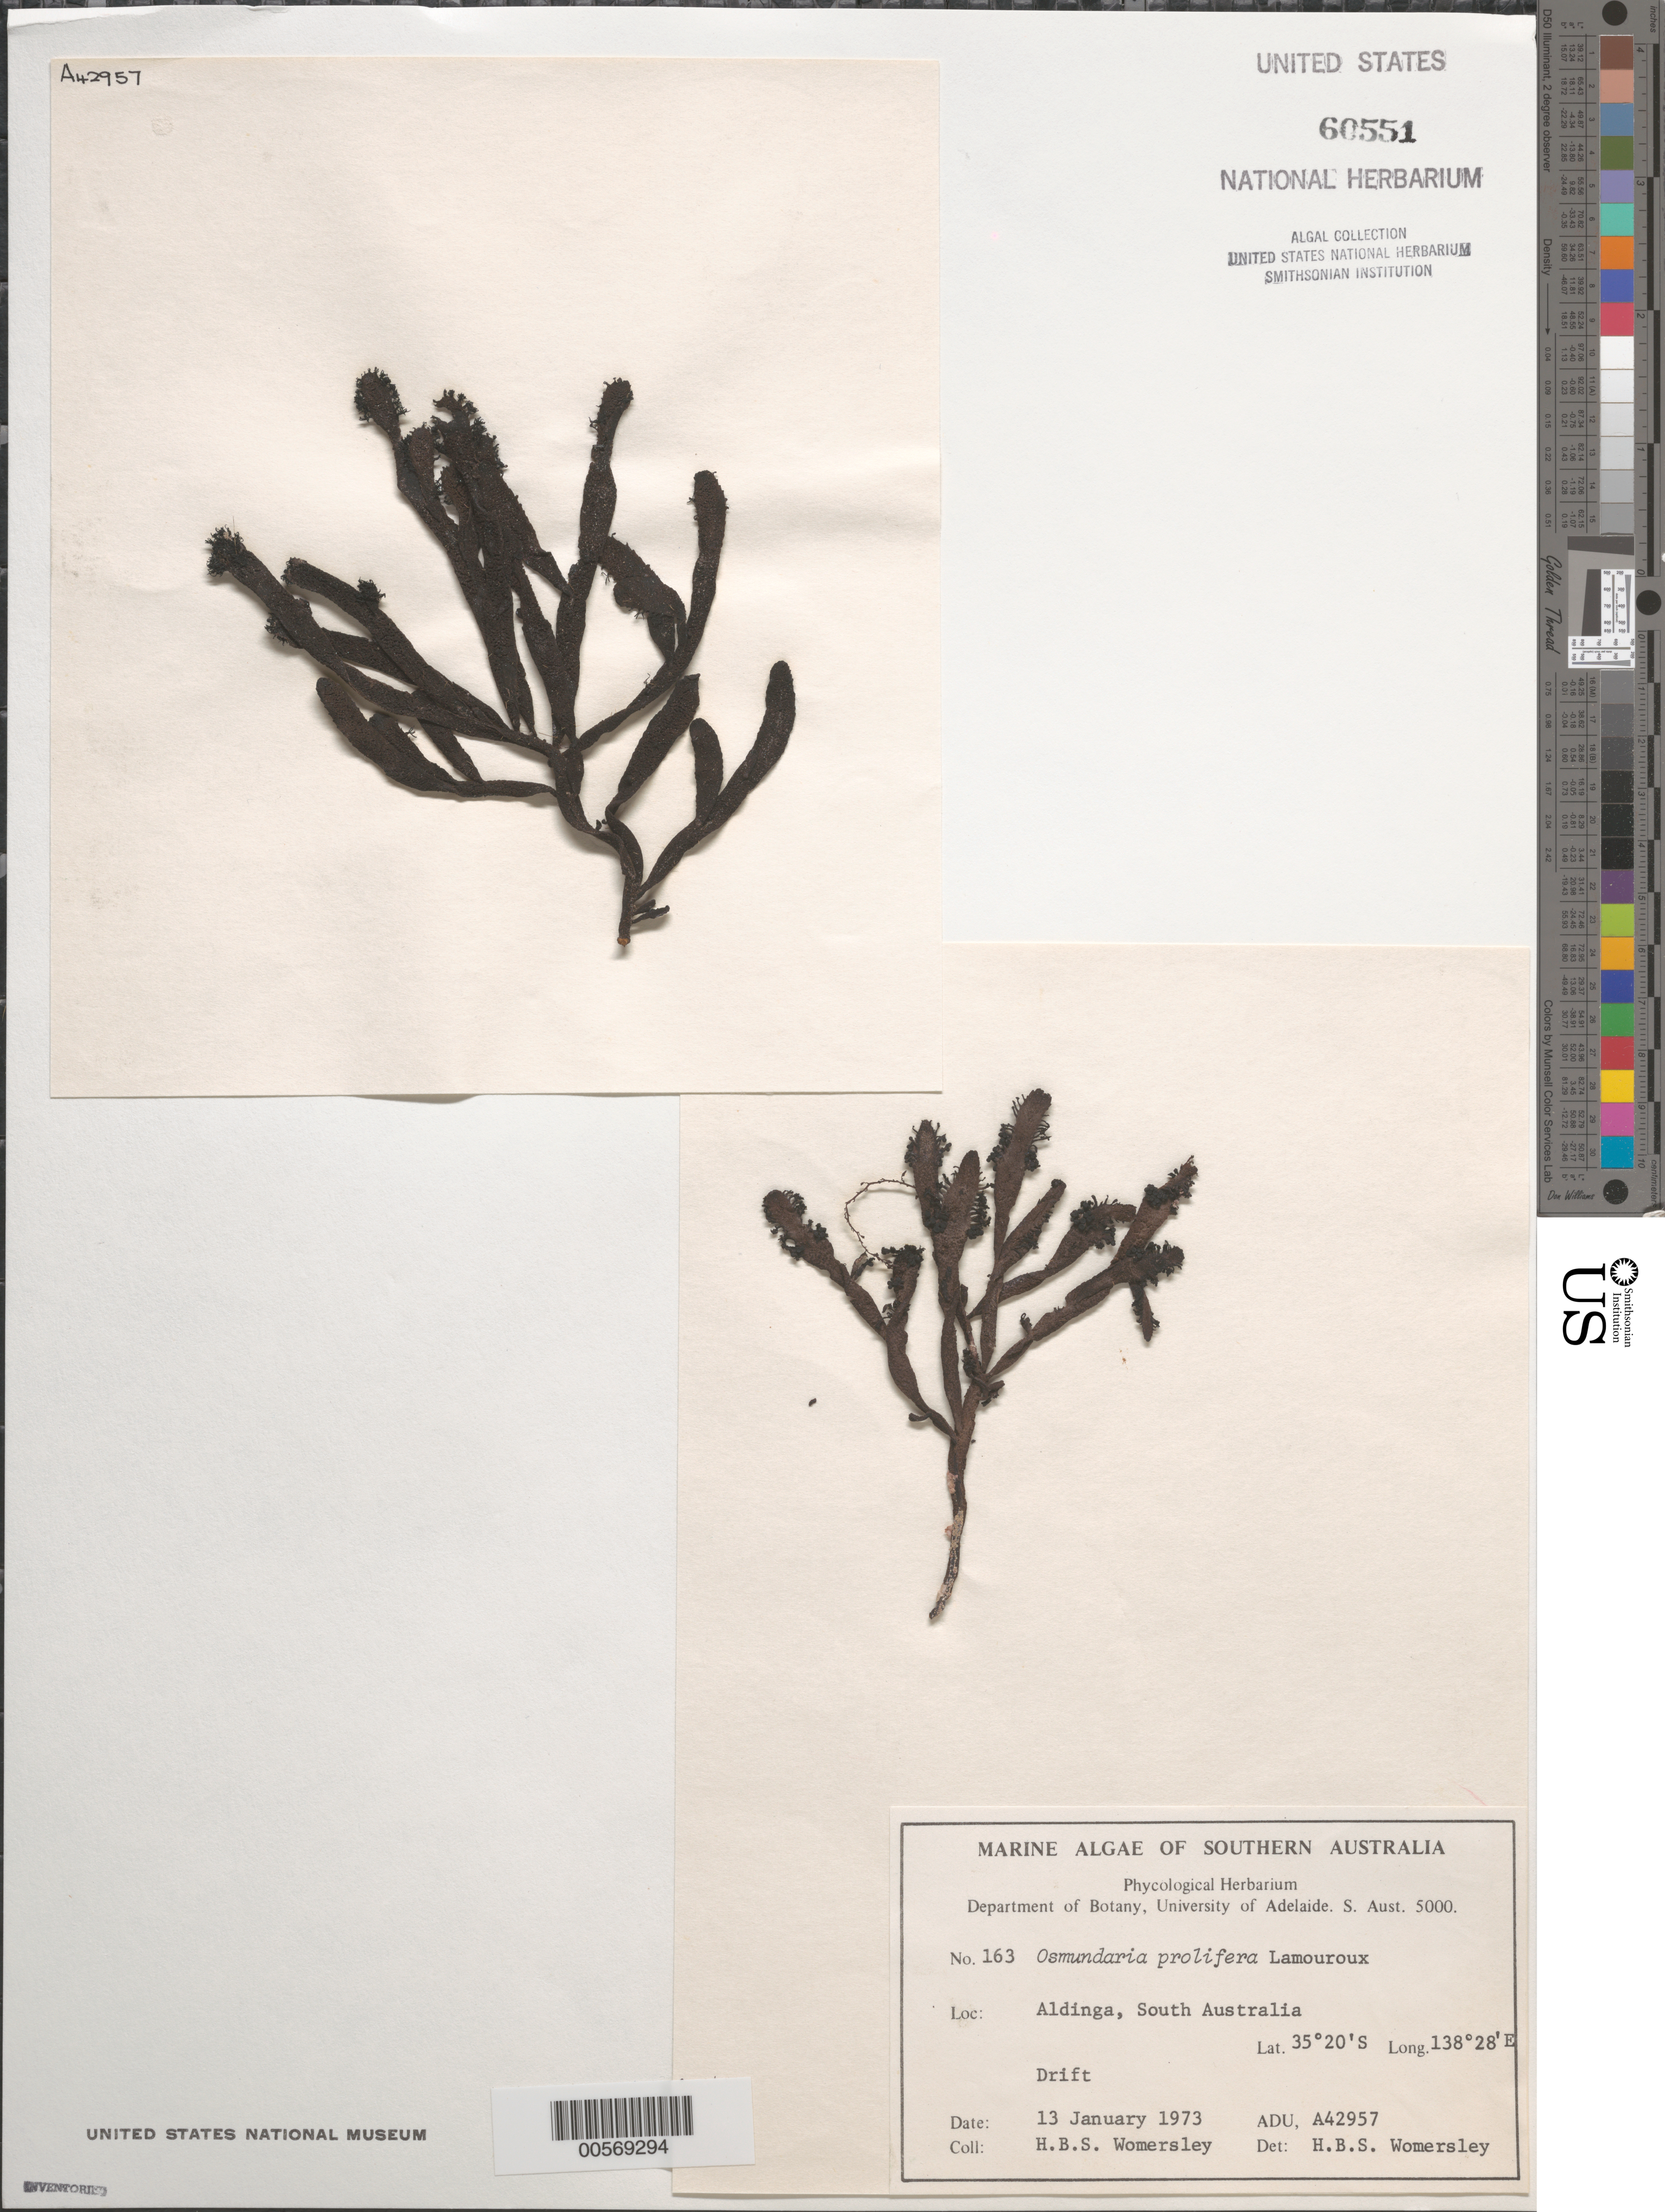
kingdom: Plantae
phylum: Rhodophyta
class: Florideophyceae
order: Ceramiales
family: Rhodomelaceae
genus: Osmundaria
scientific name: Osmundaria prolifera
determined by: Womersley, H. B. S.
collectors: H. B. S. Womersley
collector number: ADU A42957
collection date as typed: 13 Jan 1973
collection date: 1973-01-13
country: Australia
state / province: South Australia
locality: Aldinga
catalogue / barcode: US 60551